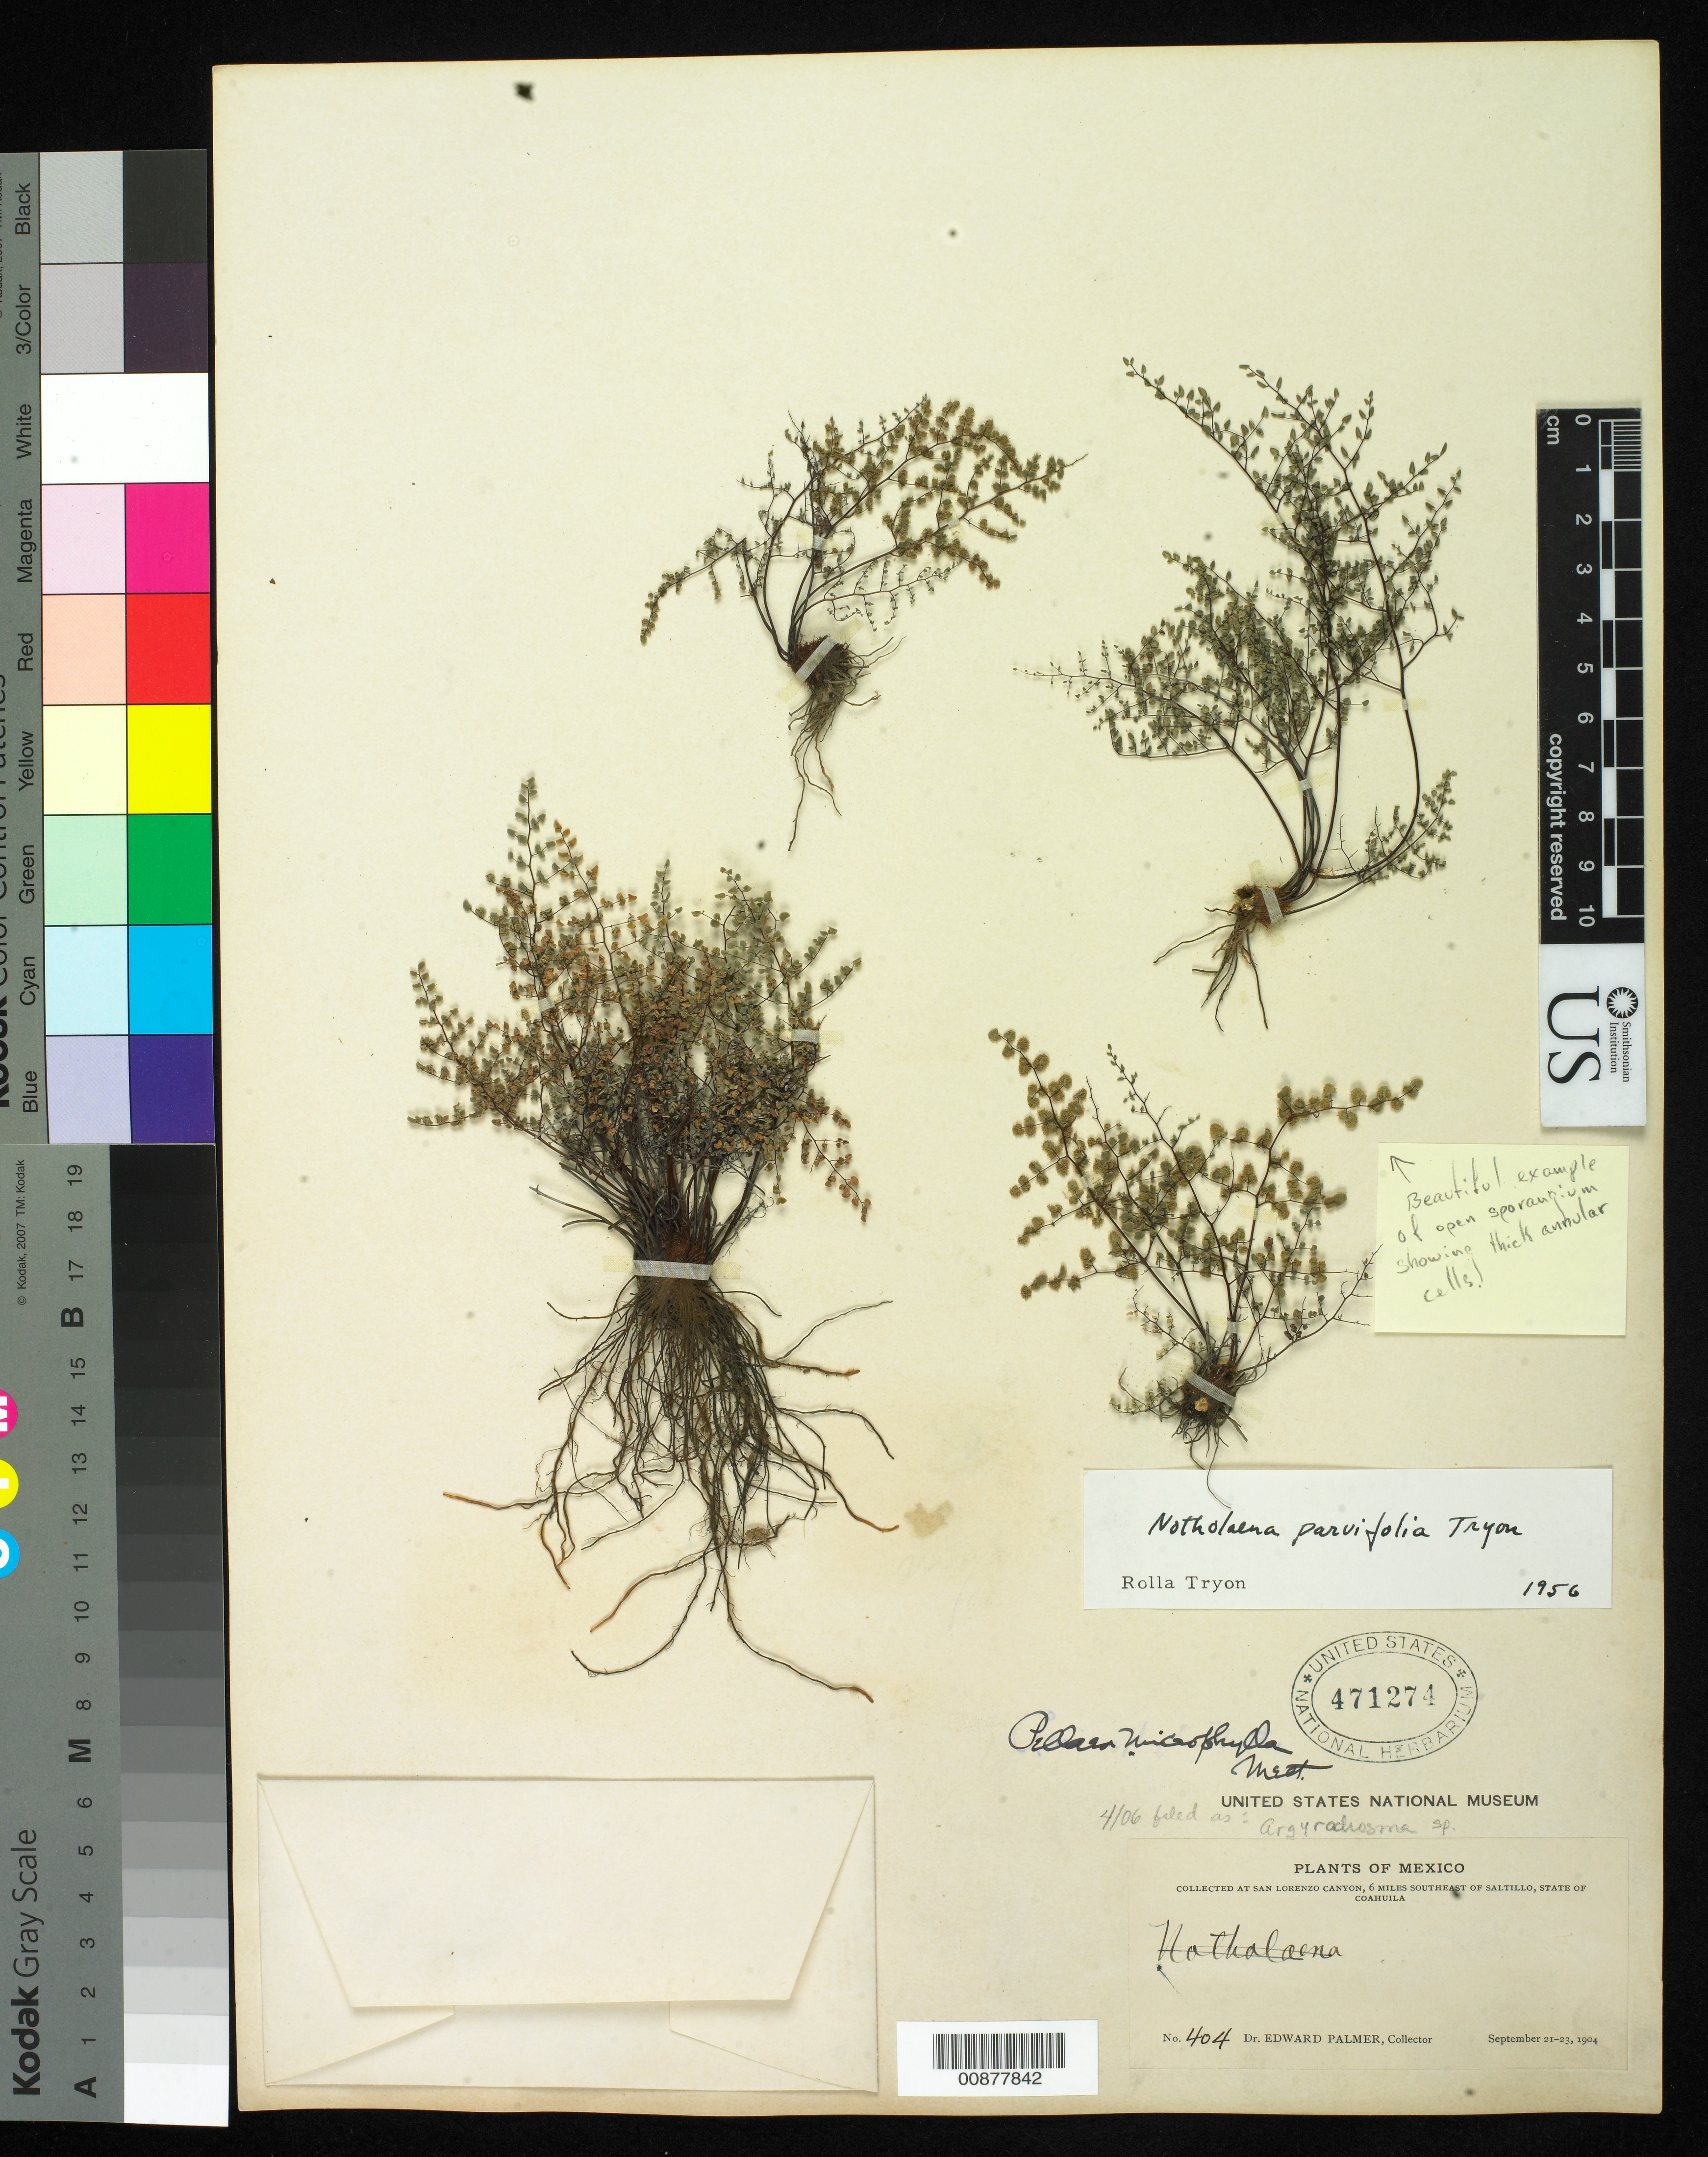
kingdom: Plantae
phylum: Tracheophyta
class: Polypodiopsida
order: Polypodiales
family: Pteridaceae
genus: Argyrochosma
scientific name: Argyrochosma microphylla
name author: (Mett. ex Kuhn) Windham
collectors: E. Palmer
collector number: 404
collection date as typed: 21 Sep 1904 to 23 Sep 1904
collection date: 1904-09-21/1904-09-23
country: Mexico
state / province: Coahuila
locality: San Lorenzo Canyon, 6 miles southeast of Saltillo, Coahuila.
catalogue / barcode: US 471274